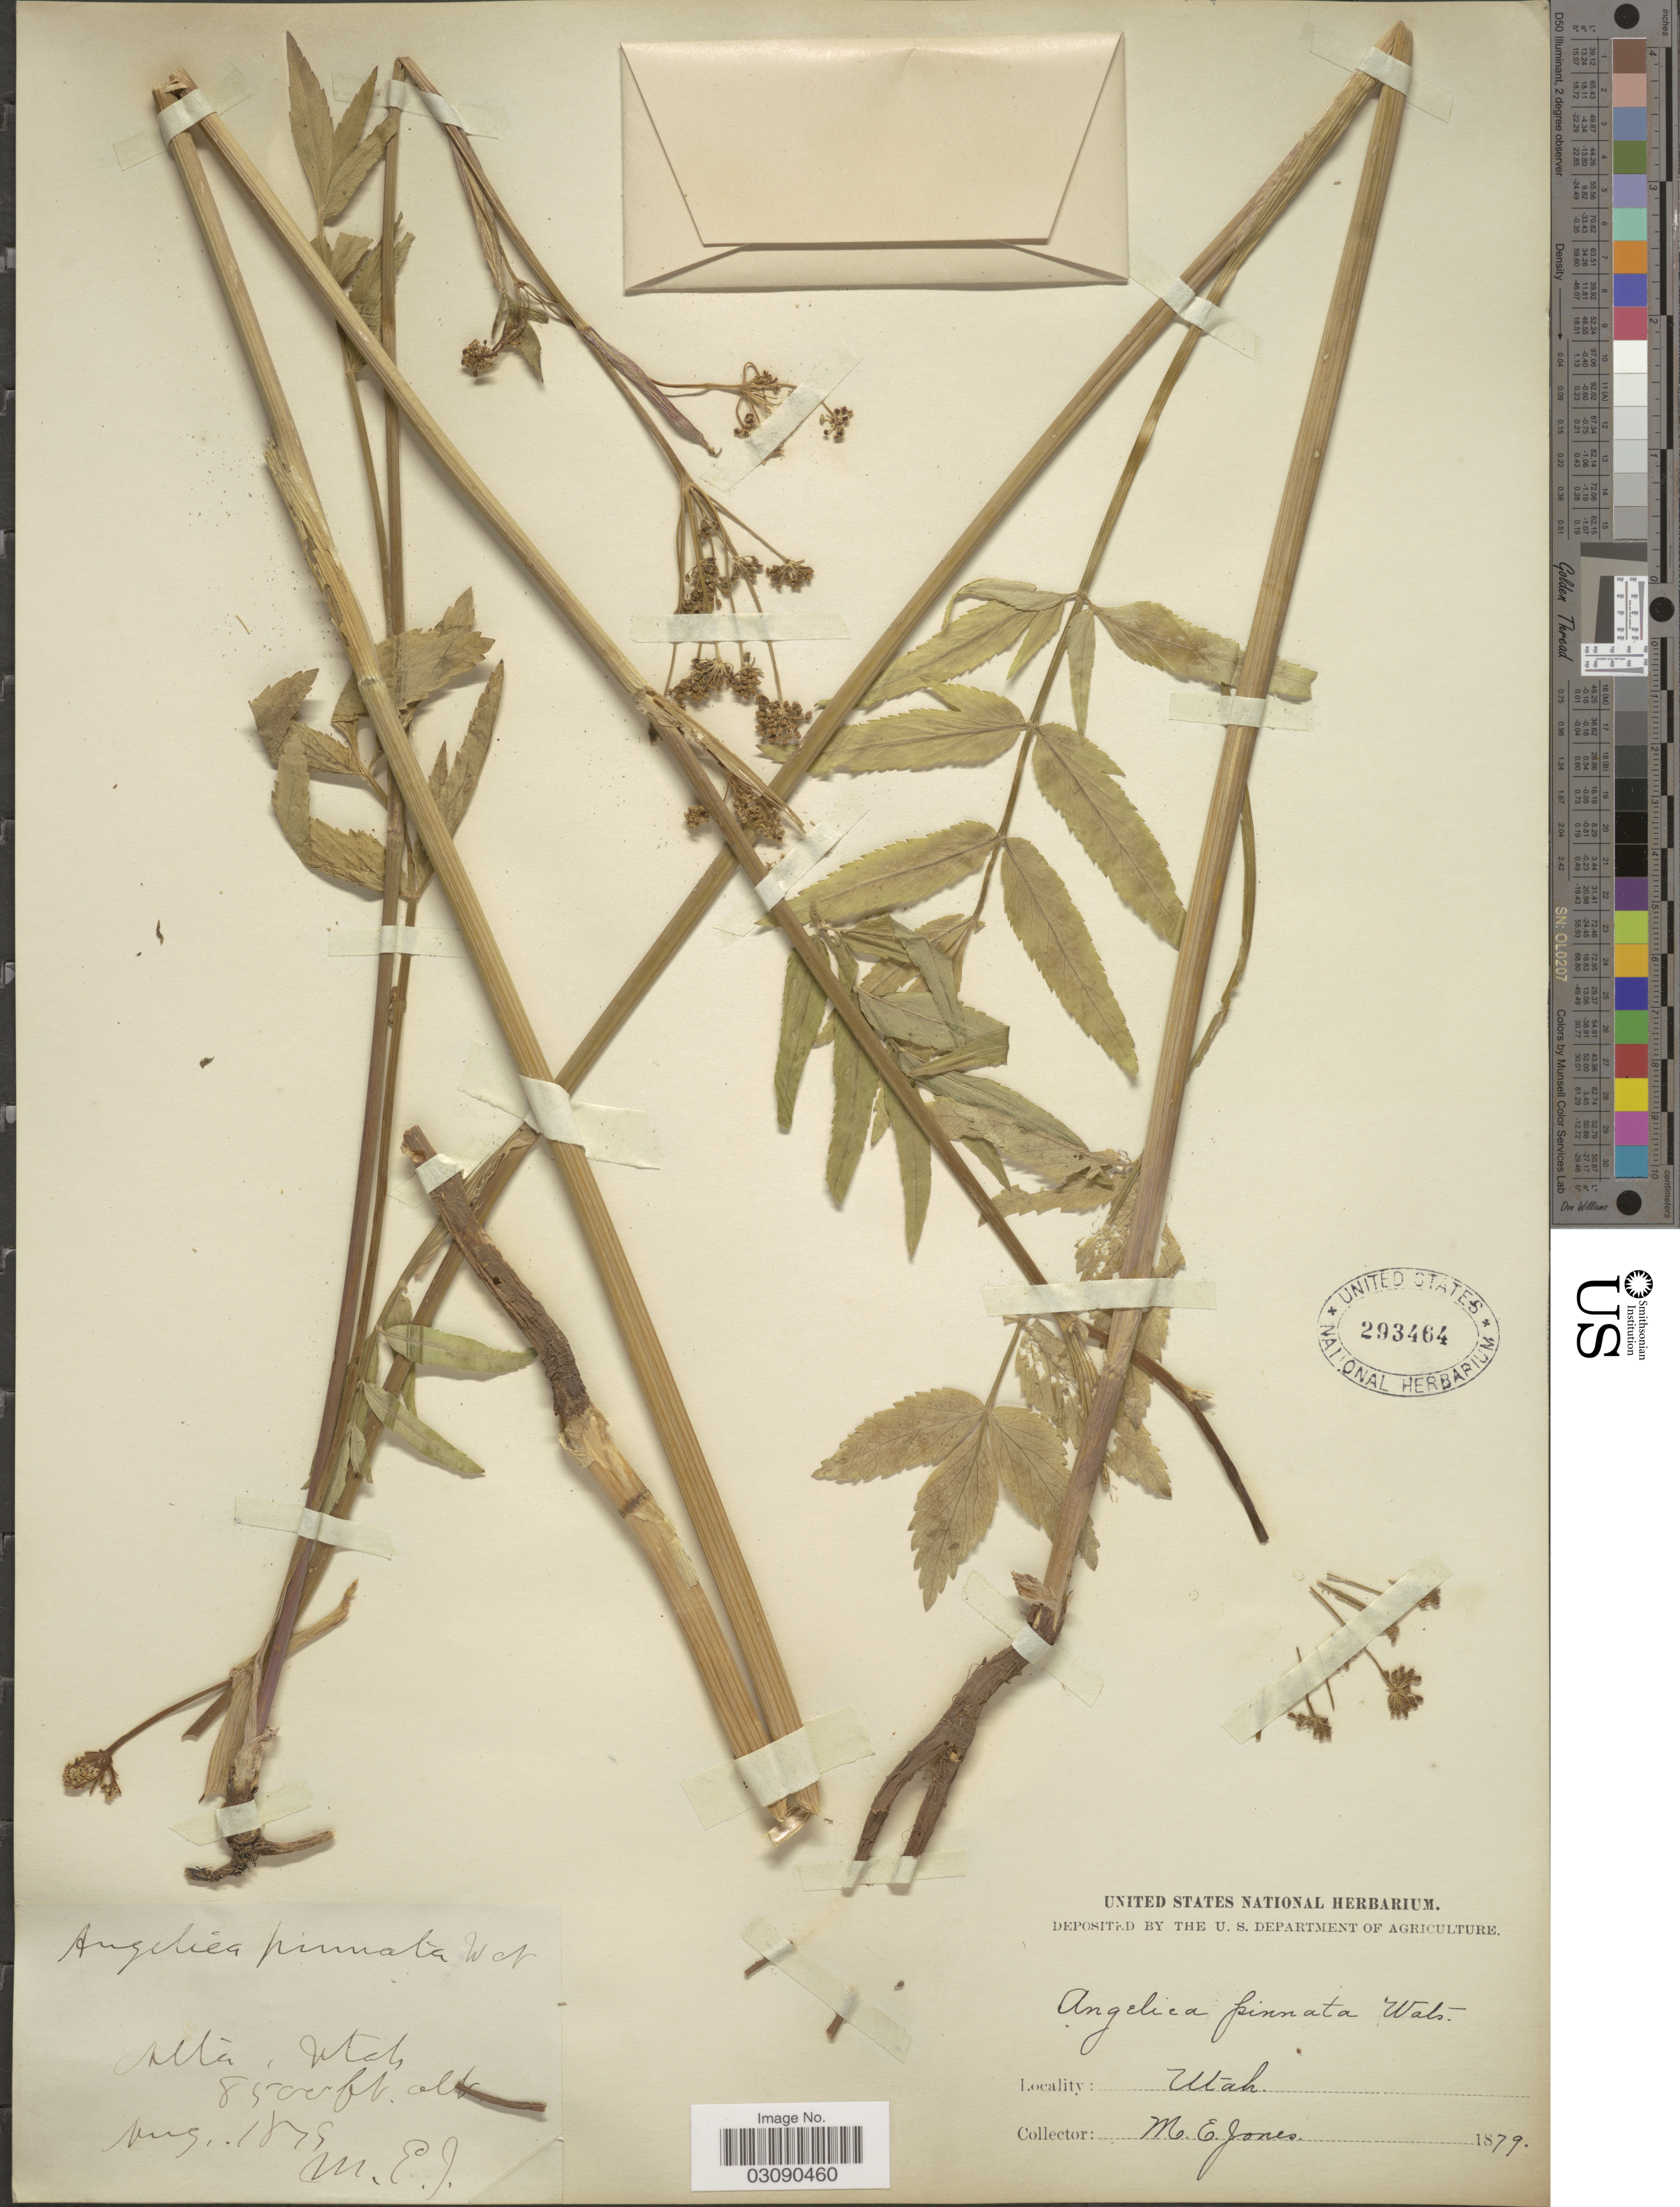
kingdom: Plantae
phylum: Tracheophyta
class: Magnoliopsida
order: Apiales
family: Apiaceae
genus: Angelica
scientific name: Angelica pinnata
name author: S. Watson in C. King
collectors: M. E. Jones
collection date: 1879-08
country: United States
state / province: Utah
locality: Alta.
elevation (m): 2591